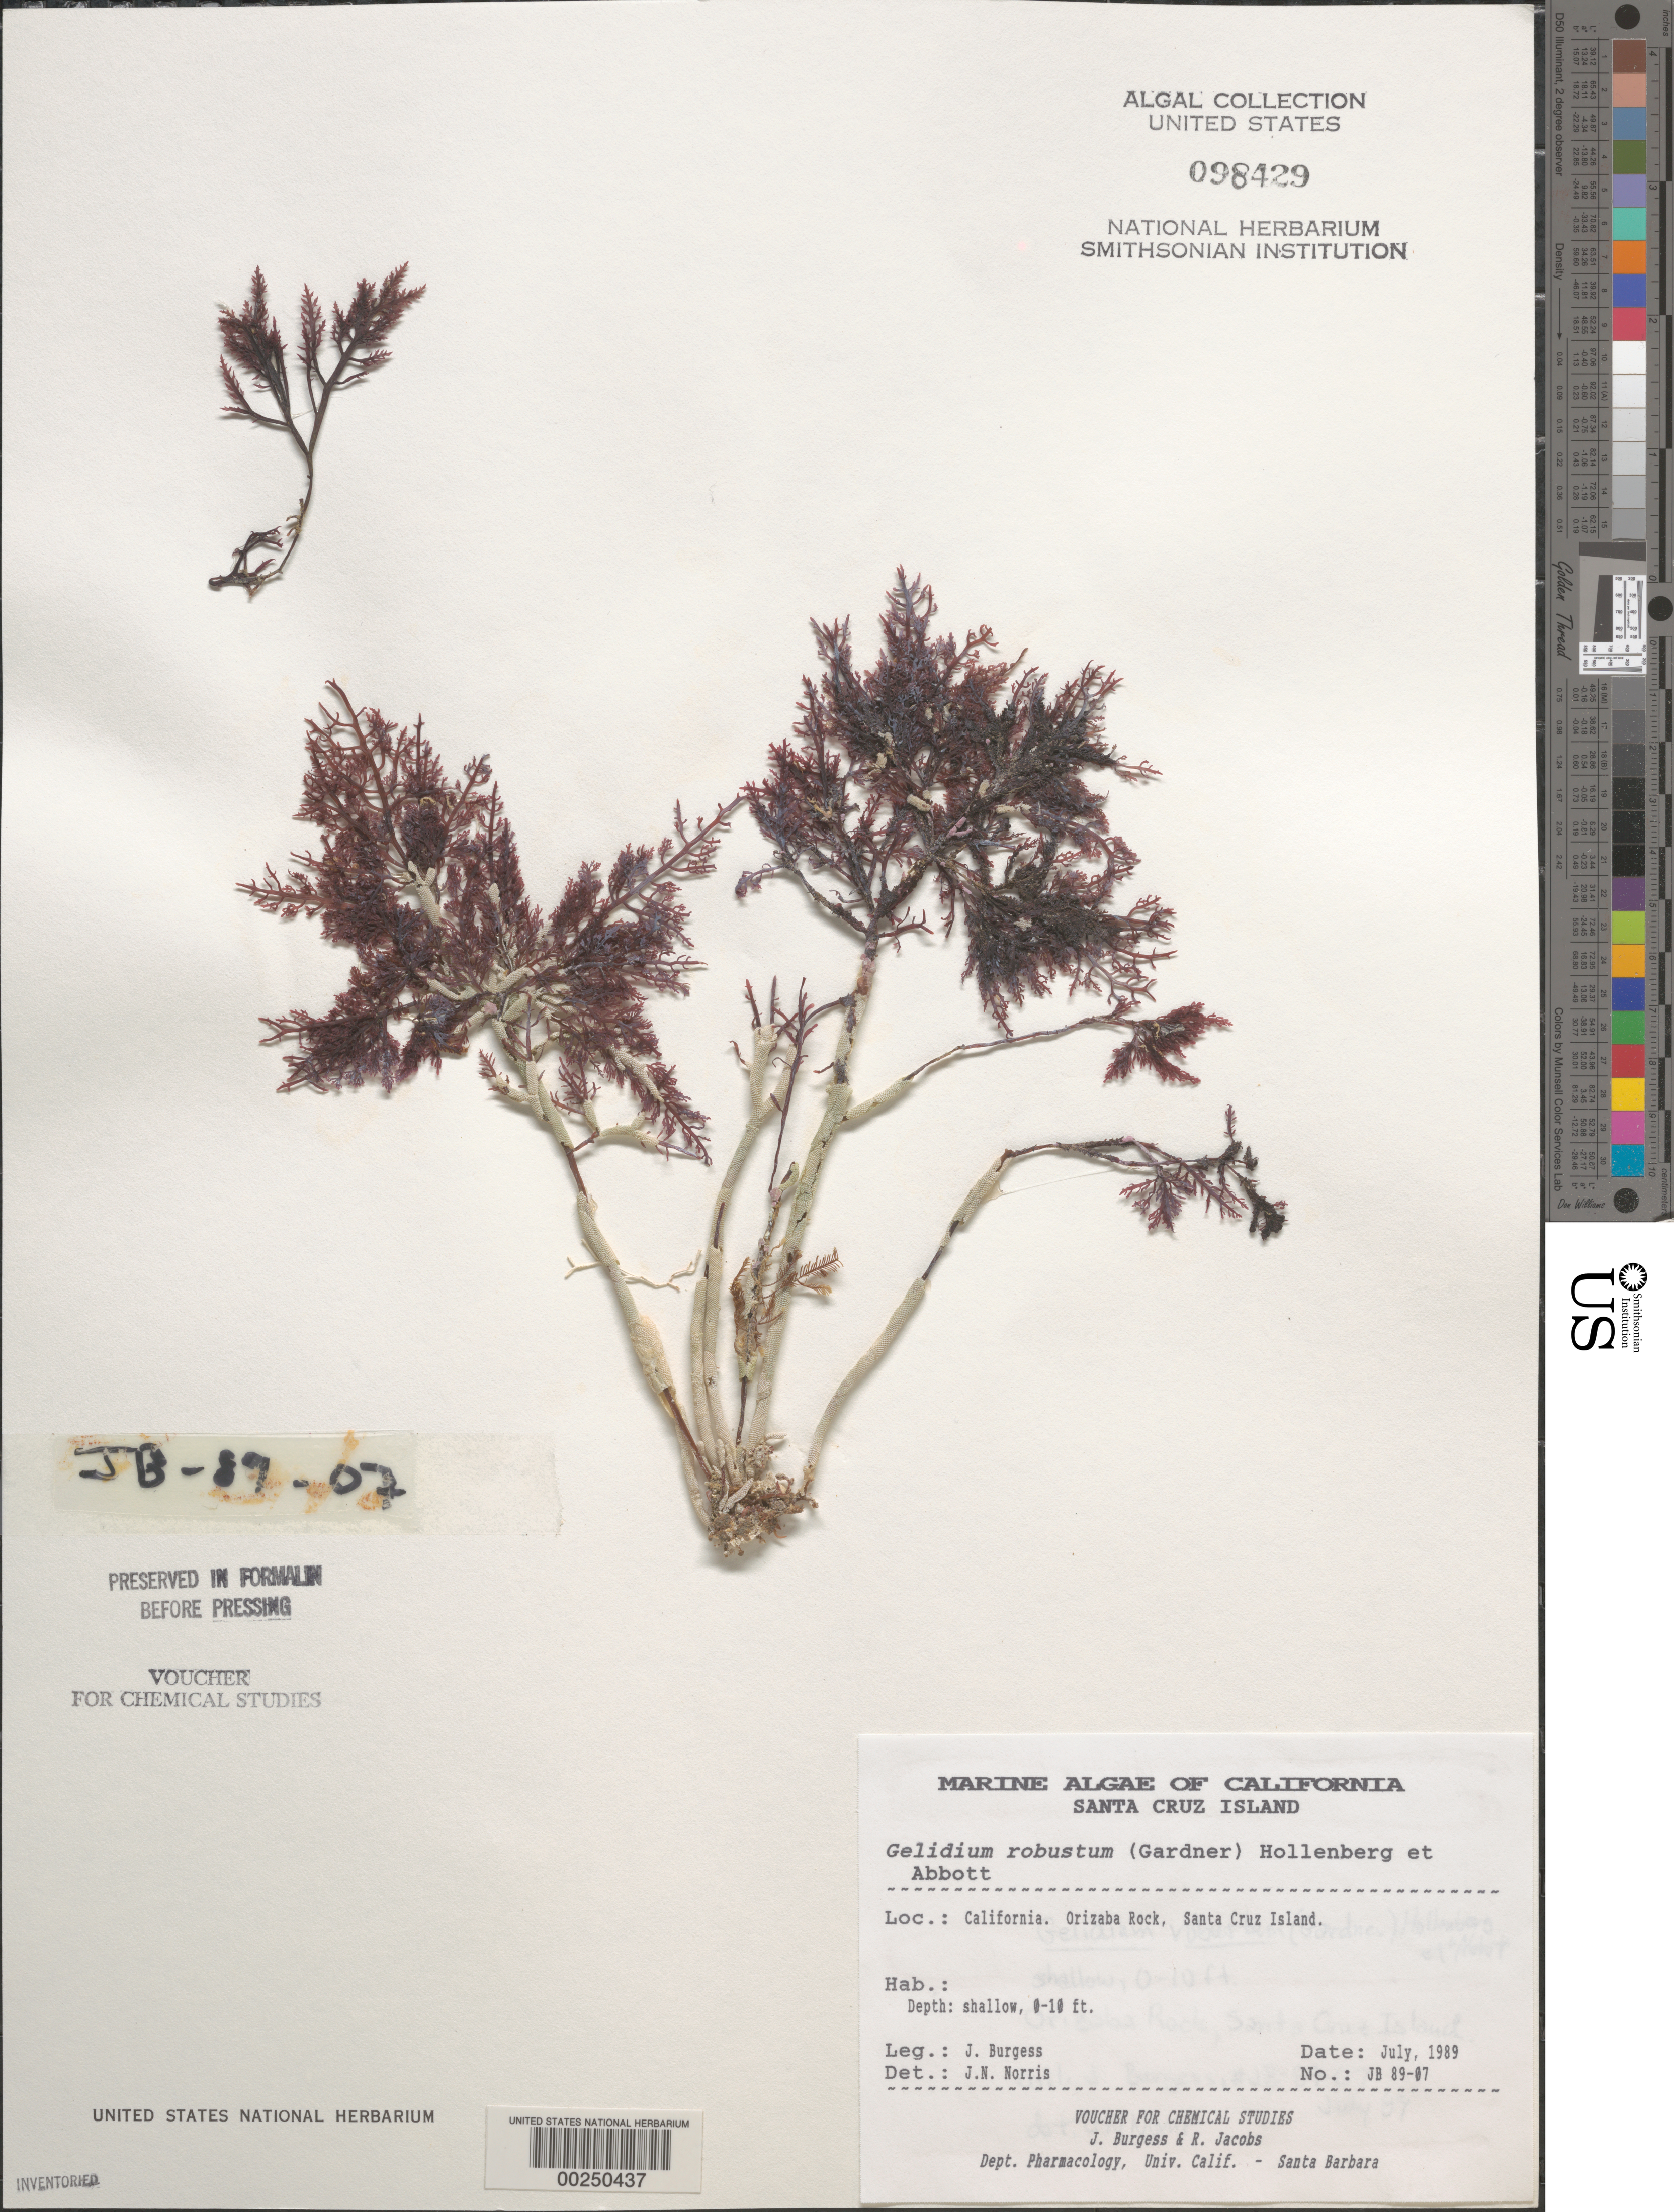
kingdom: Plantae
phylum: Rhodophyta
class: Florideophyceae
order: Gelidiales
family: Gelidiaceae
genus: Gelidium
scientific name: Gelidium robustum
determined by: Norris, James N.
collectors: J. Burgess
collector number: JB 89-07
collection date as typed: Jul 1989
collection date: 1989-07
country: United States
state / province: California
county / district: Santa Barbara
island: Santa Cruz Island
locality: Orizaba Rock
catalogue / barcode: US 98429